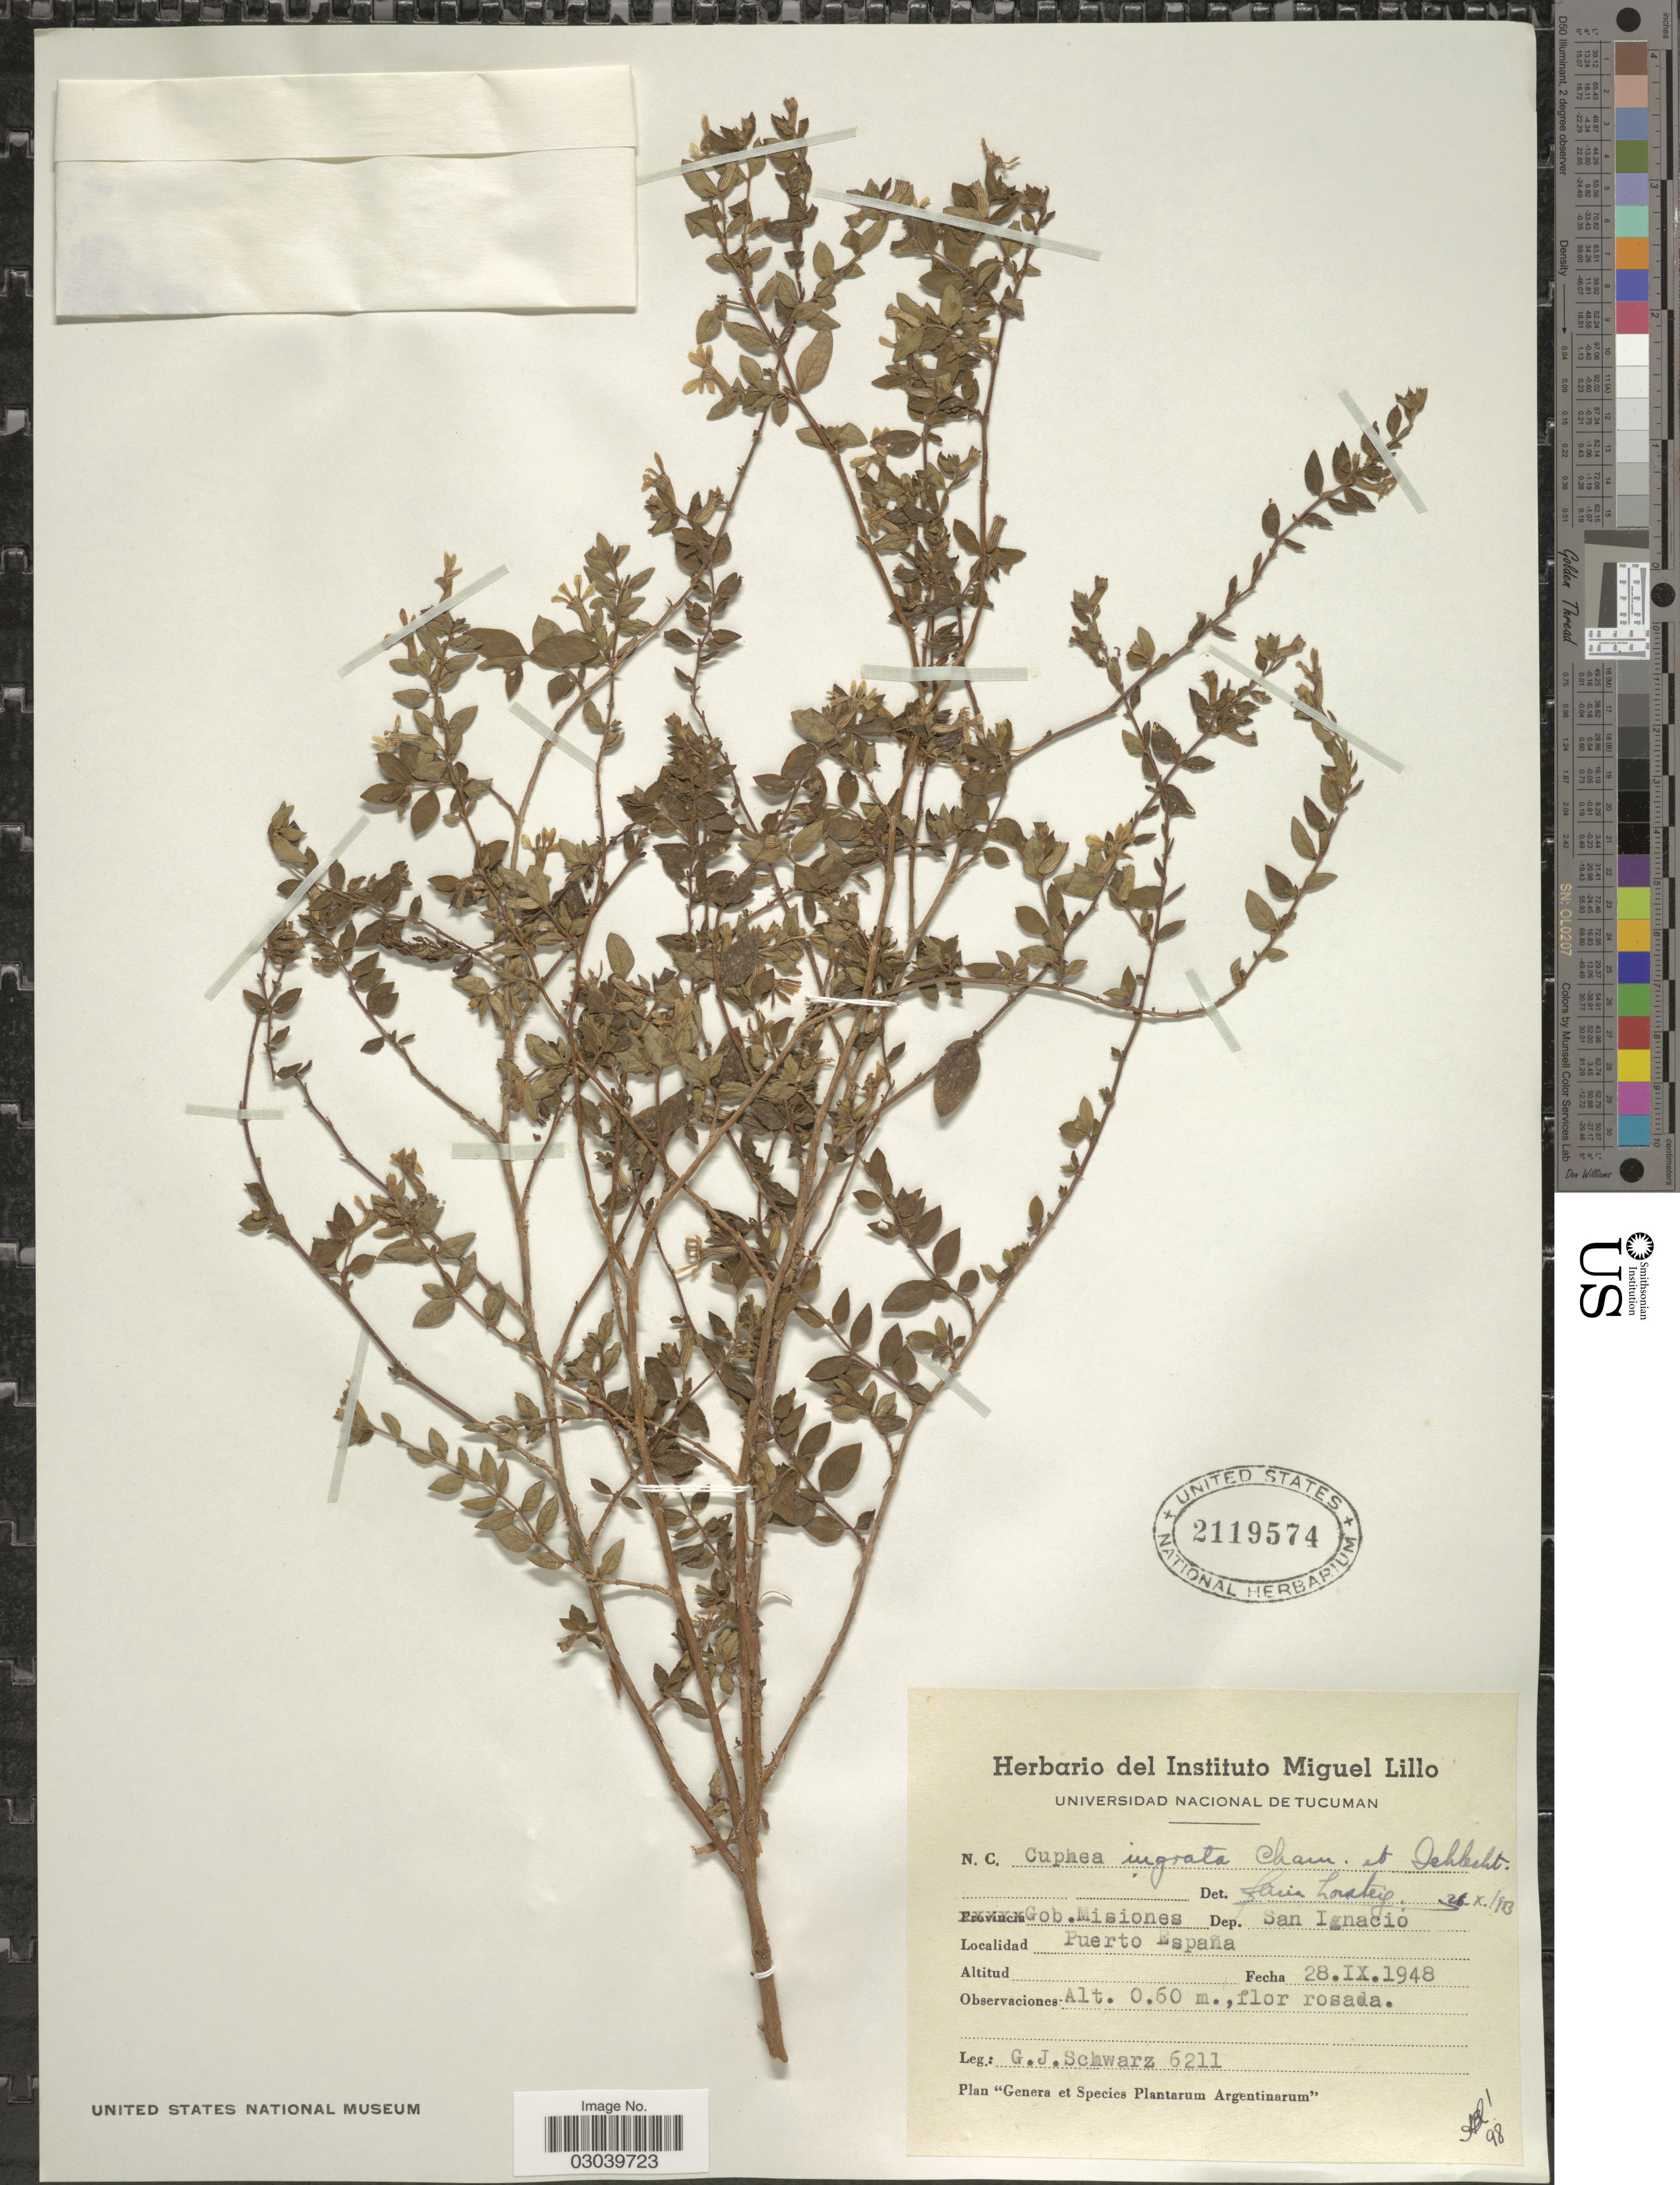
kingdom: Plantae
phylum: Tracheophyta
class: Magnoliopsida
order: Myrtales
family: Lythraceae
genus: Cuphea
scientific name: Cuphea ingrata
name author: Cham. & Schltdl.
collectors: G. J. Schwarz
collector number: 6211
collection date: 1948-09-28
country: Argentina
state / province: Misiones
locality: Gob. Misiones. Dep. San Ignacio. Puerto España.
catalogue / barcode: US 2119574